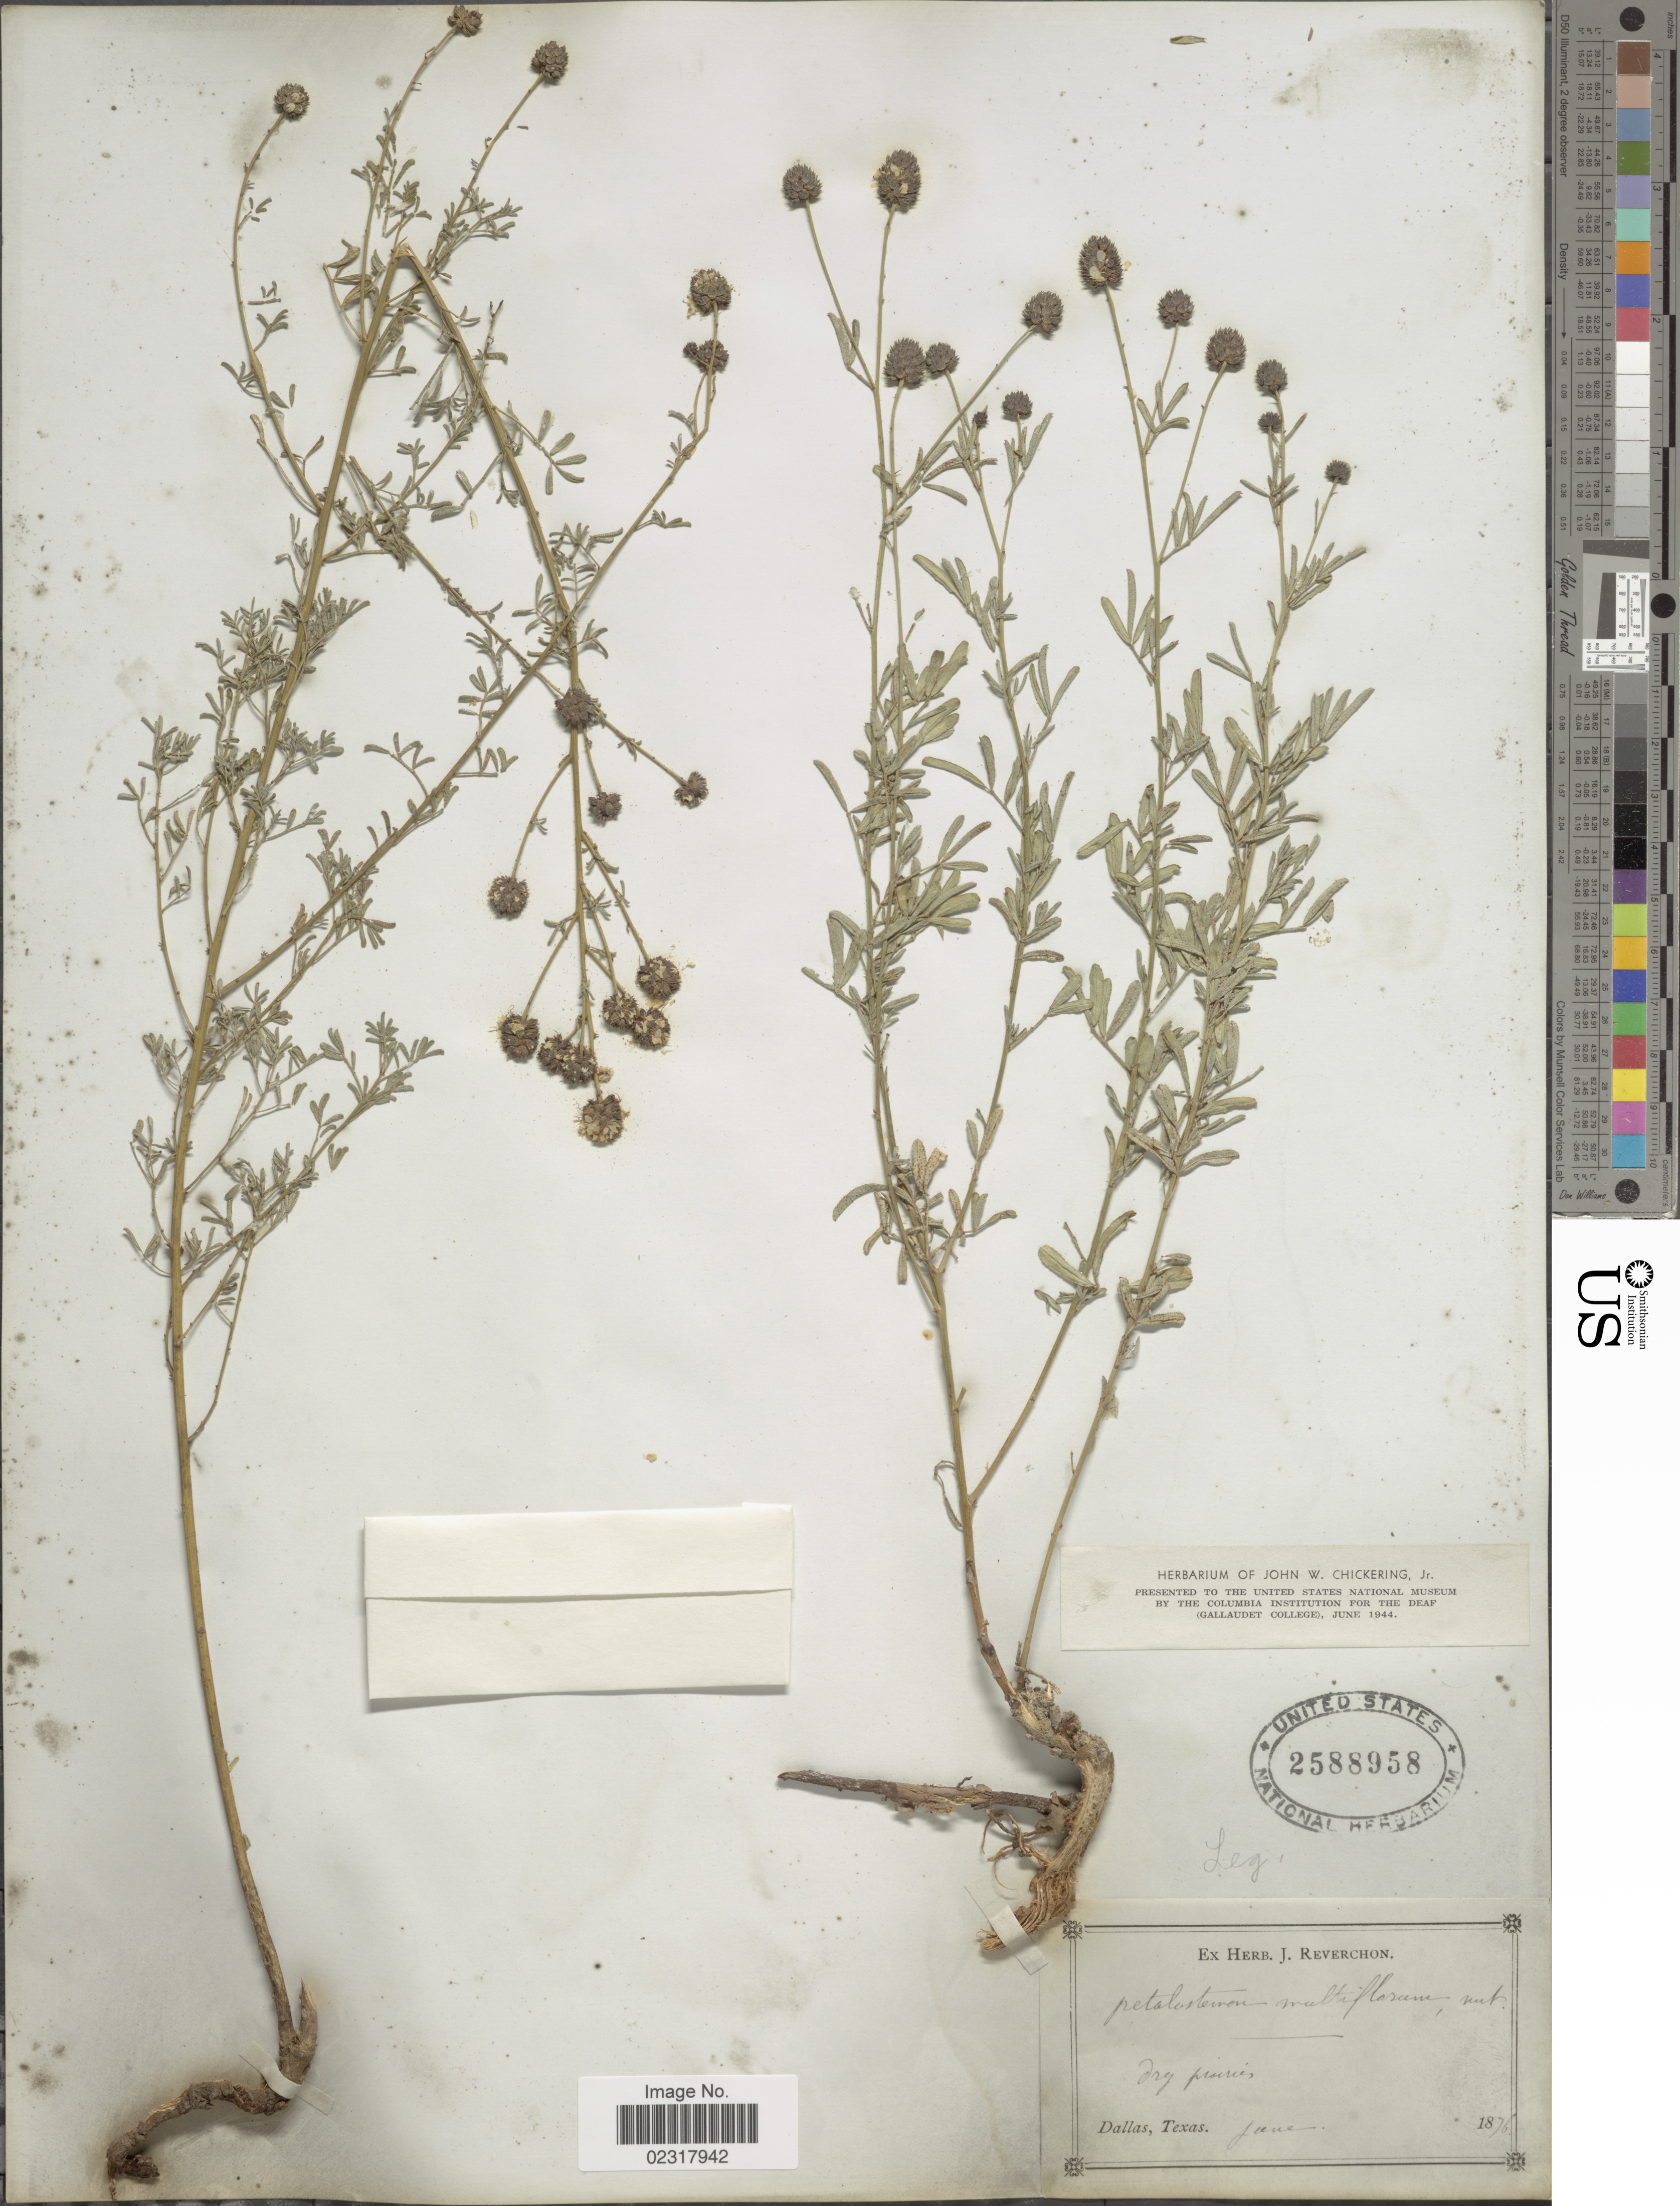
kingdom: Plantae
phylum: Tracheophyta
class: Magnoliopsida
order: Fabales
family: Fabaceae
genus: Dalea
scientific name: Dalea multiflora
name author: (Nutt.) Shinners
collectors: ex herb. J. Reverchon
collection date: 1876-06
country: United States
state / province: Texas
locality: Dallas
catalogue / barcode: US 2588958